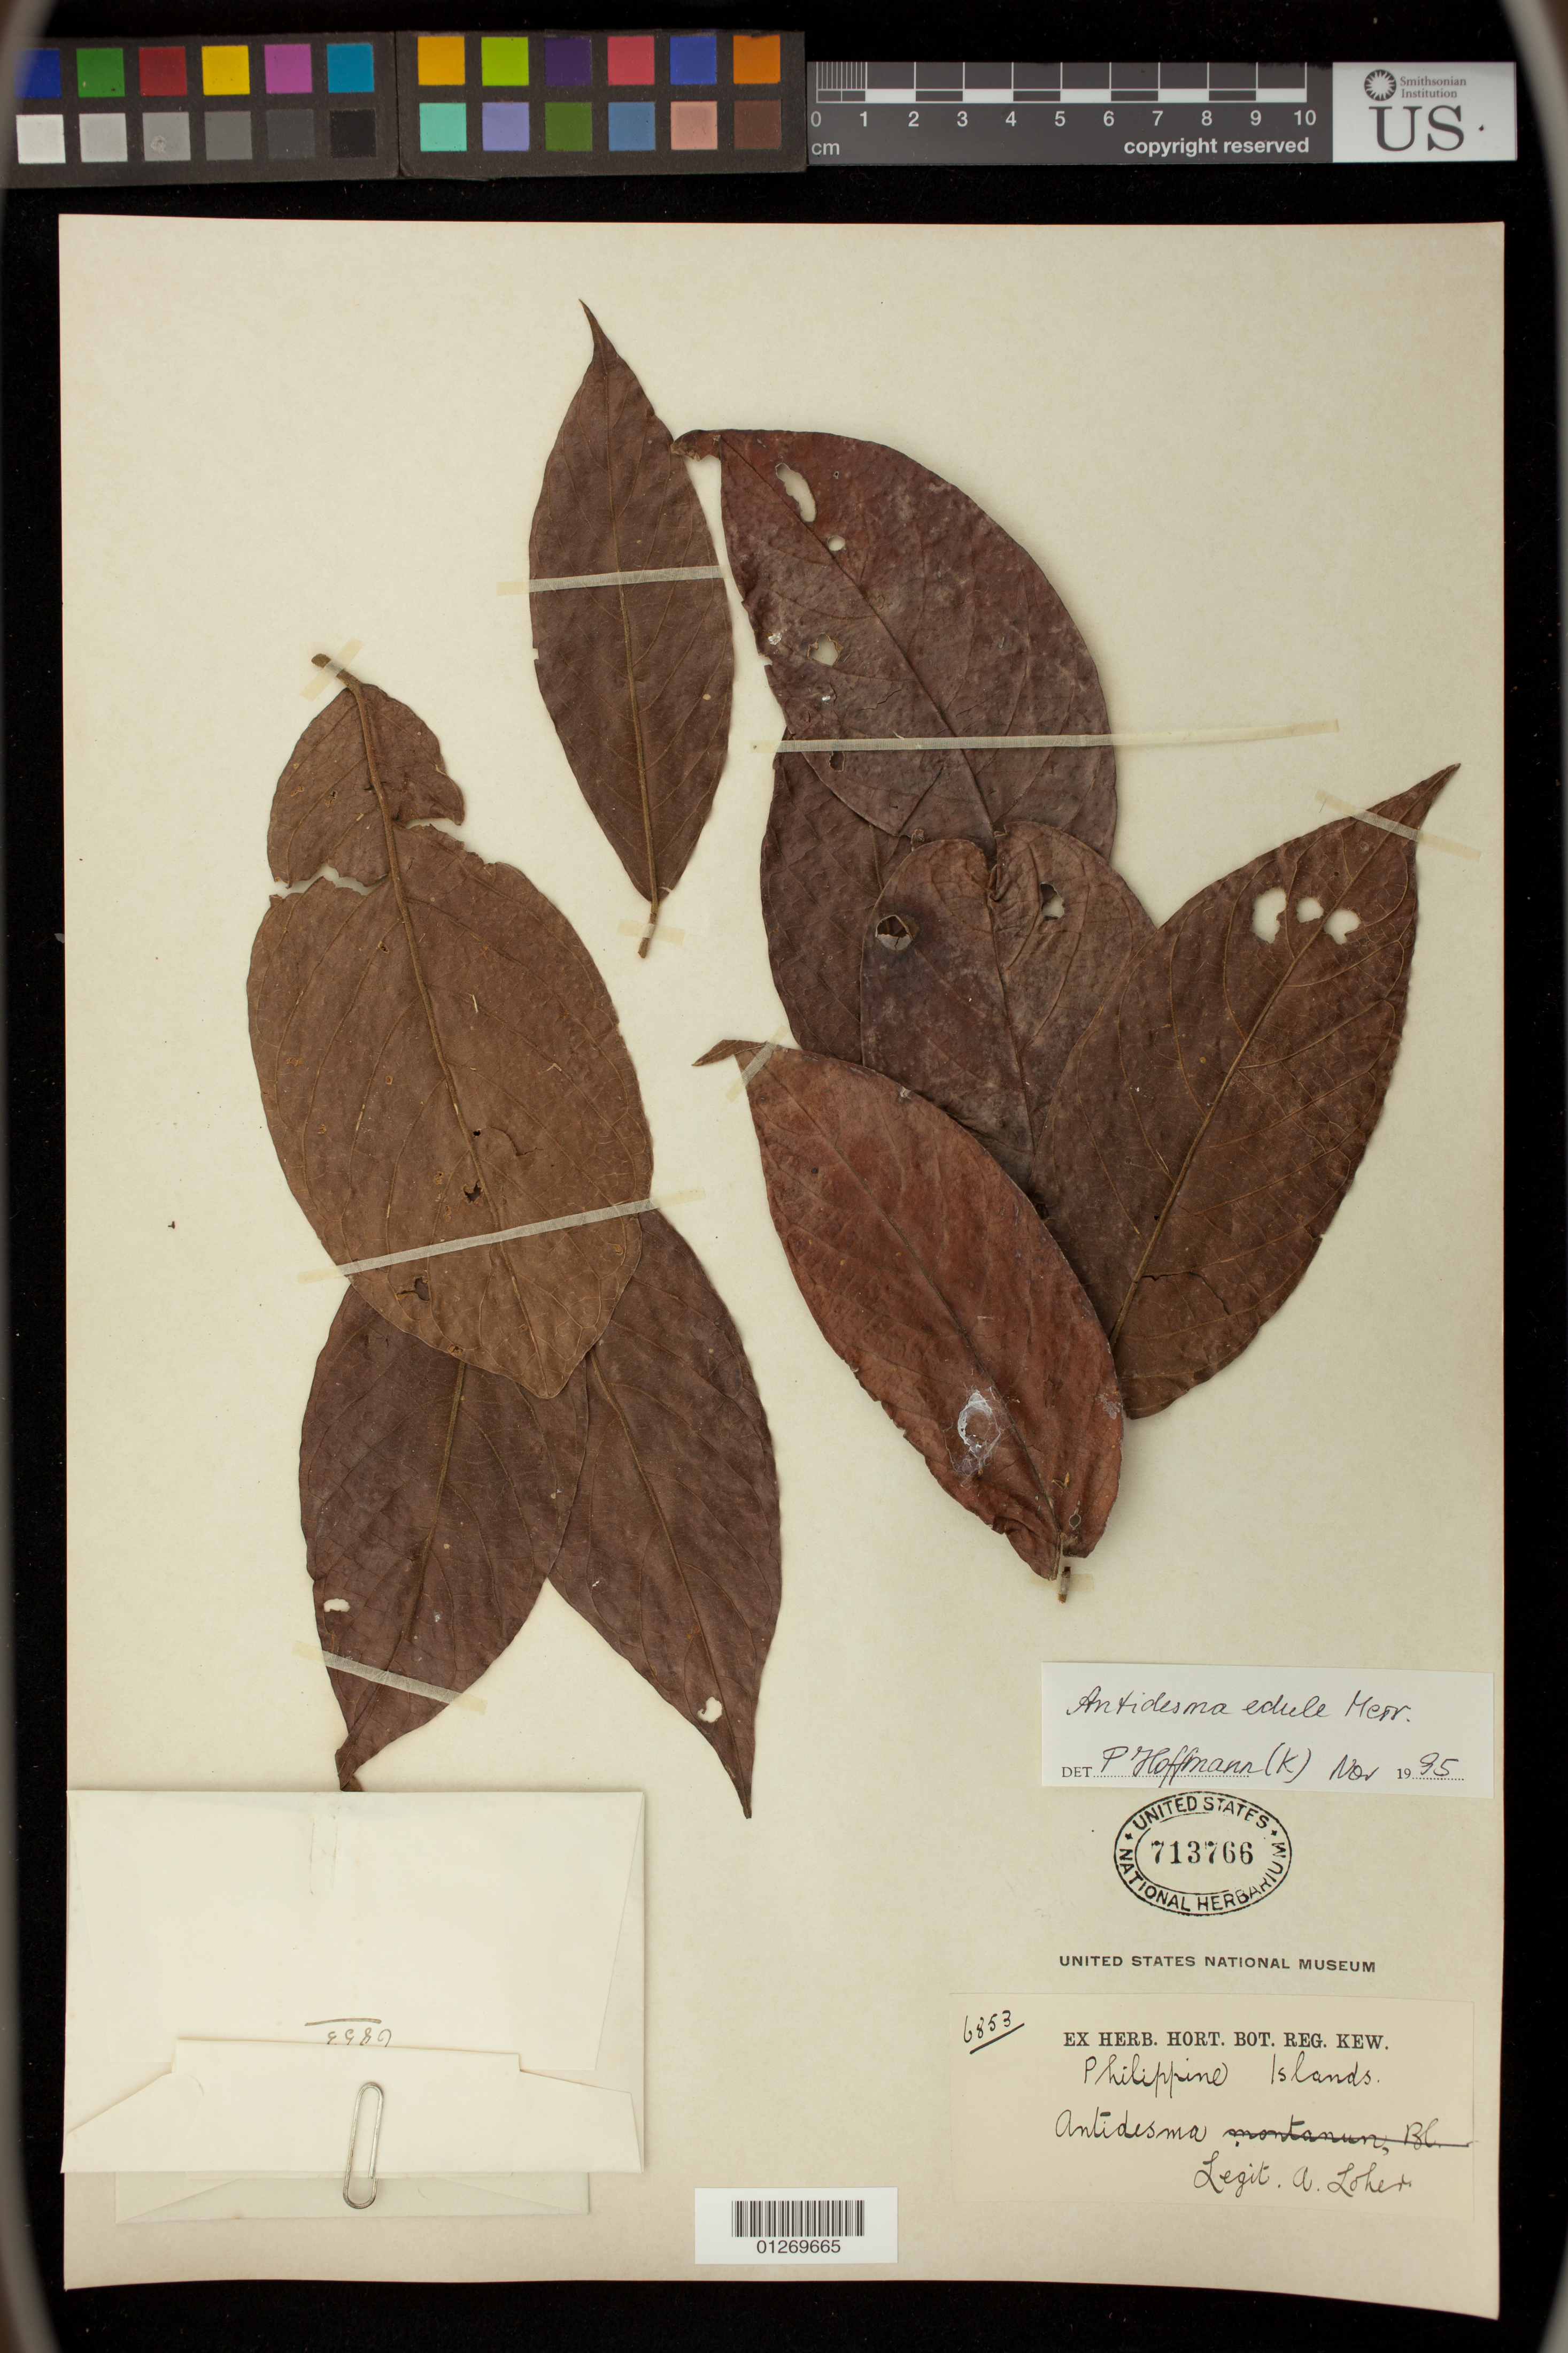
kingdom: Plantae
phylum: Tracheophyta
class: Magnoliopsida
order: Malpighiales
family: Phyllanthaceae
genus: Antidesma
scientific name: Antidesma edule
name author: Merr.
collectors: A. Loher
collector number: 6853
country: Philippines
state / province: Calabarzon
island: Luzon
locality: Montalban, Luzon central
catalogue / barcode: US 713766